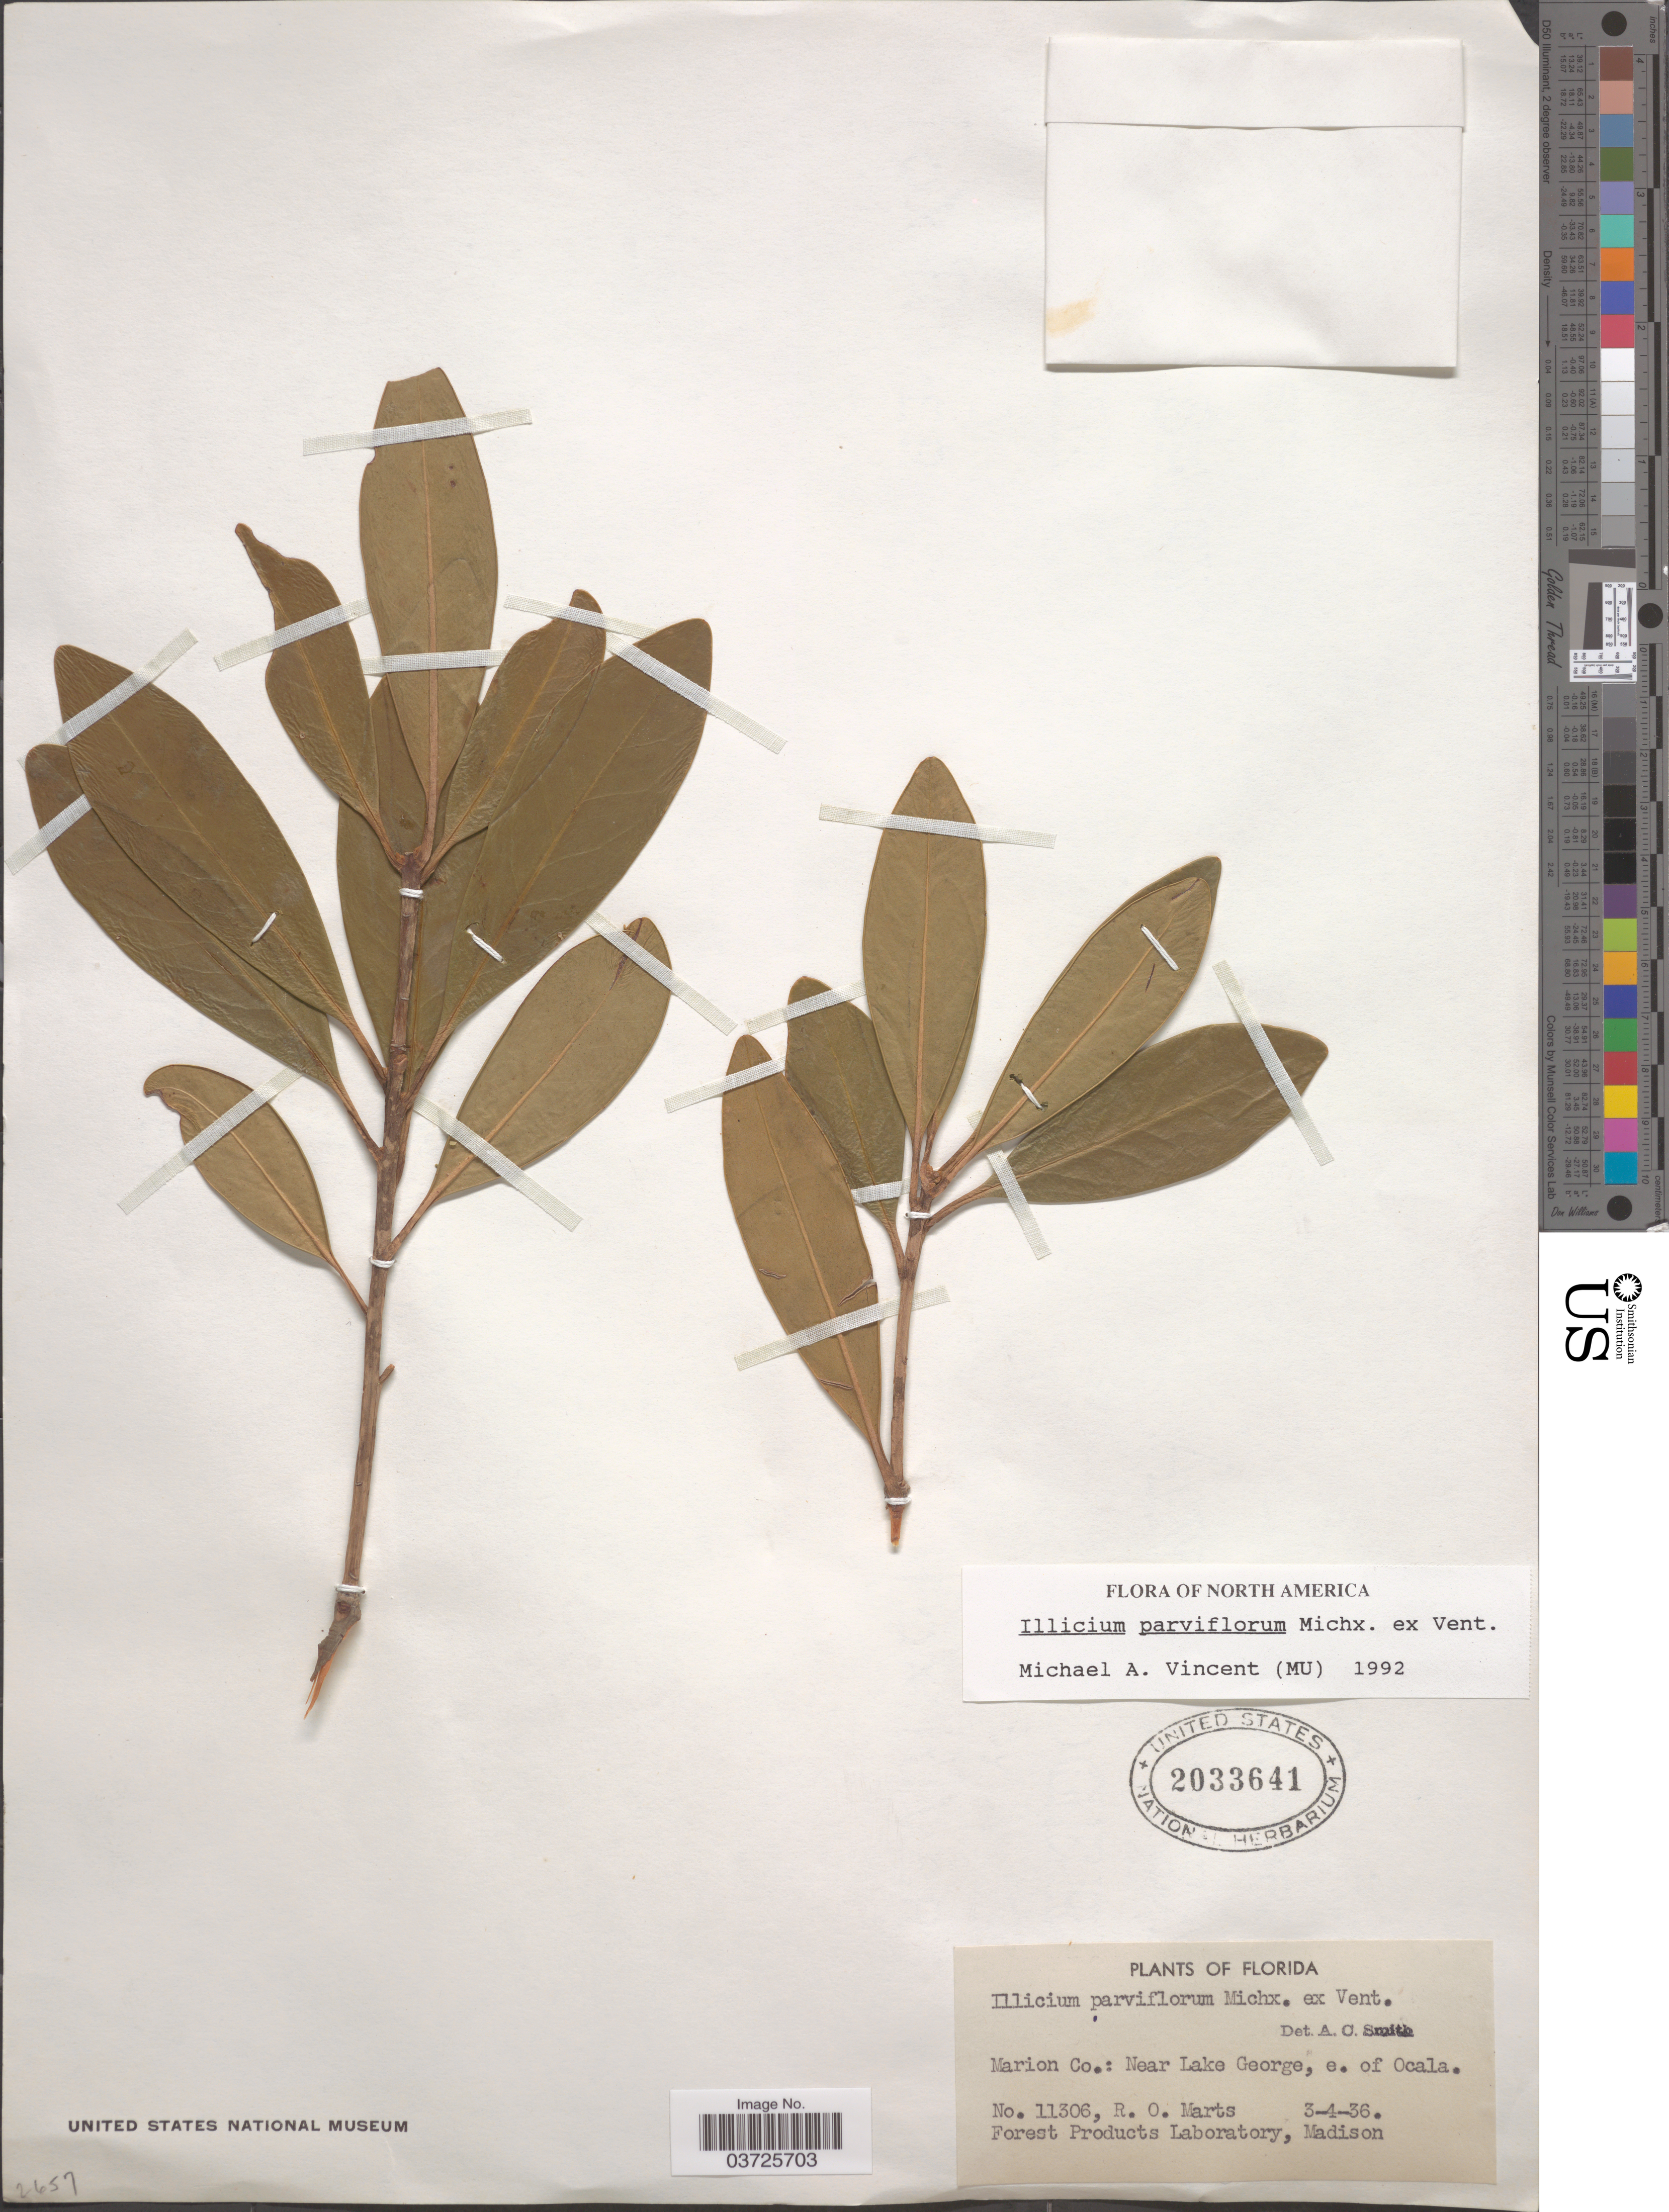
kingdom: Plantae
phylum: Tracheophyta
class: Magnoliopsida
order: Austrobaileyales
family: Schisandraceae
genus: Illicium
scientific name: Illicium parviflorum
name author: Michx. ex Vent.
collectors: R. Marts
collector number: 11306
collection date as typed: Transcribed d/m/y: 4/3/36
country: United States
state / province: Florida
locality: Marion Co.: Near Lake George, e. of Ocala.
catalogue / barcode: US 2033641